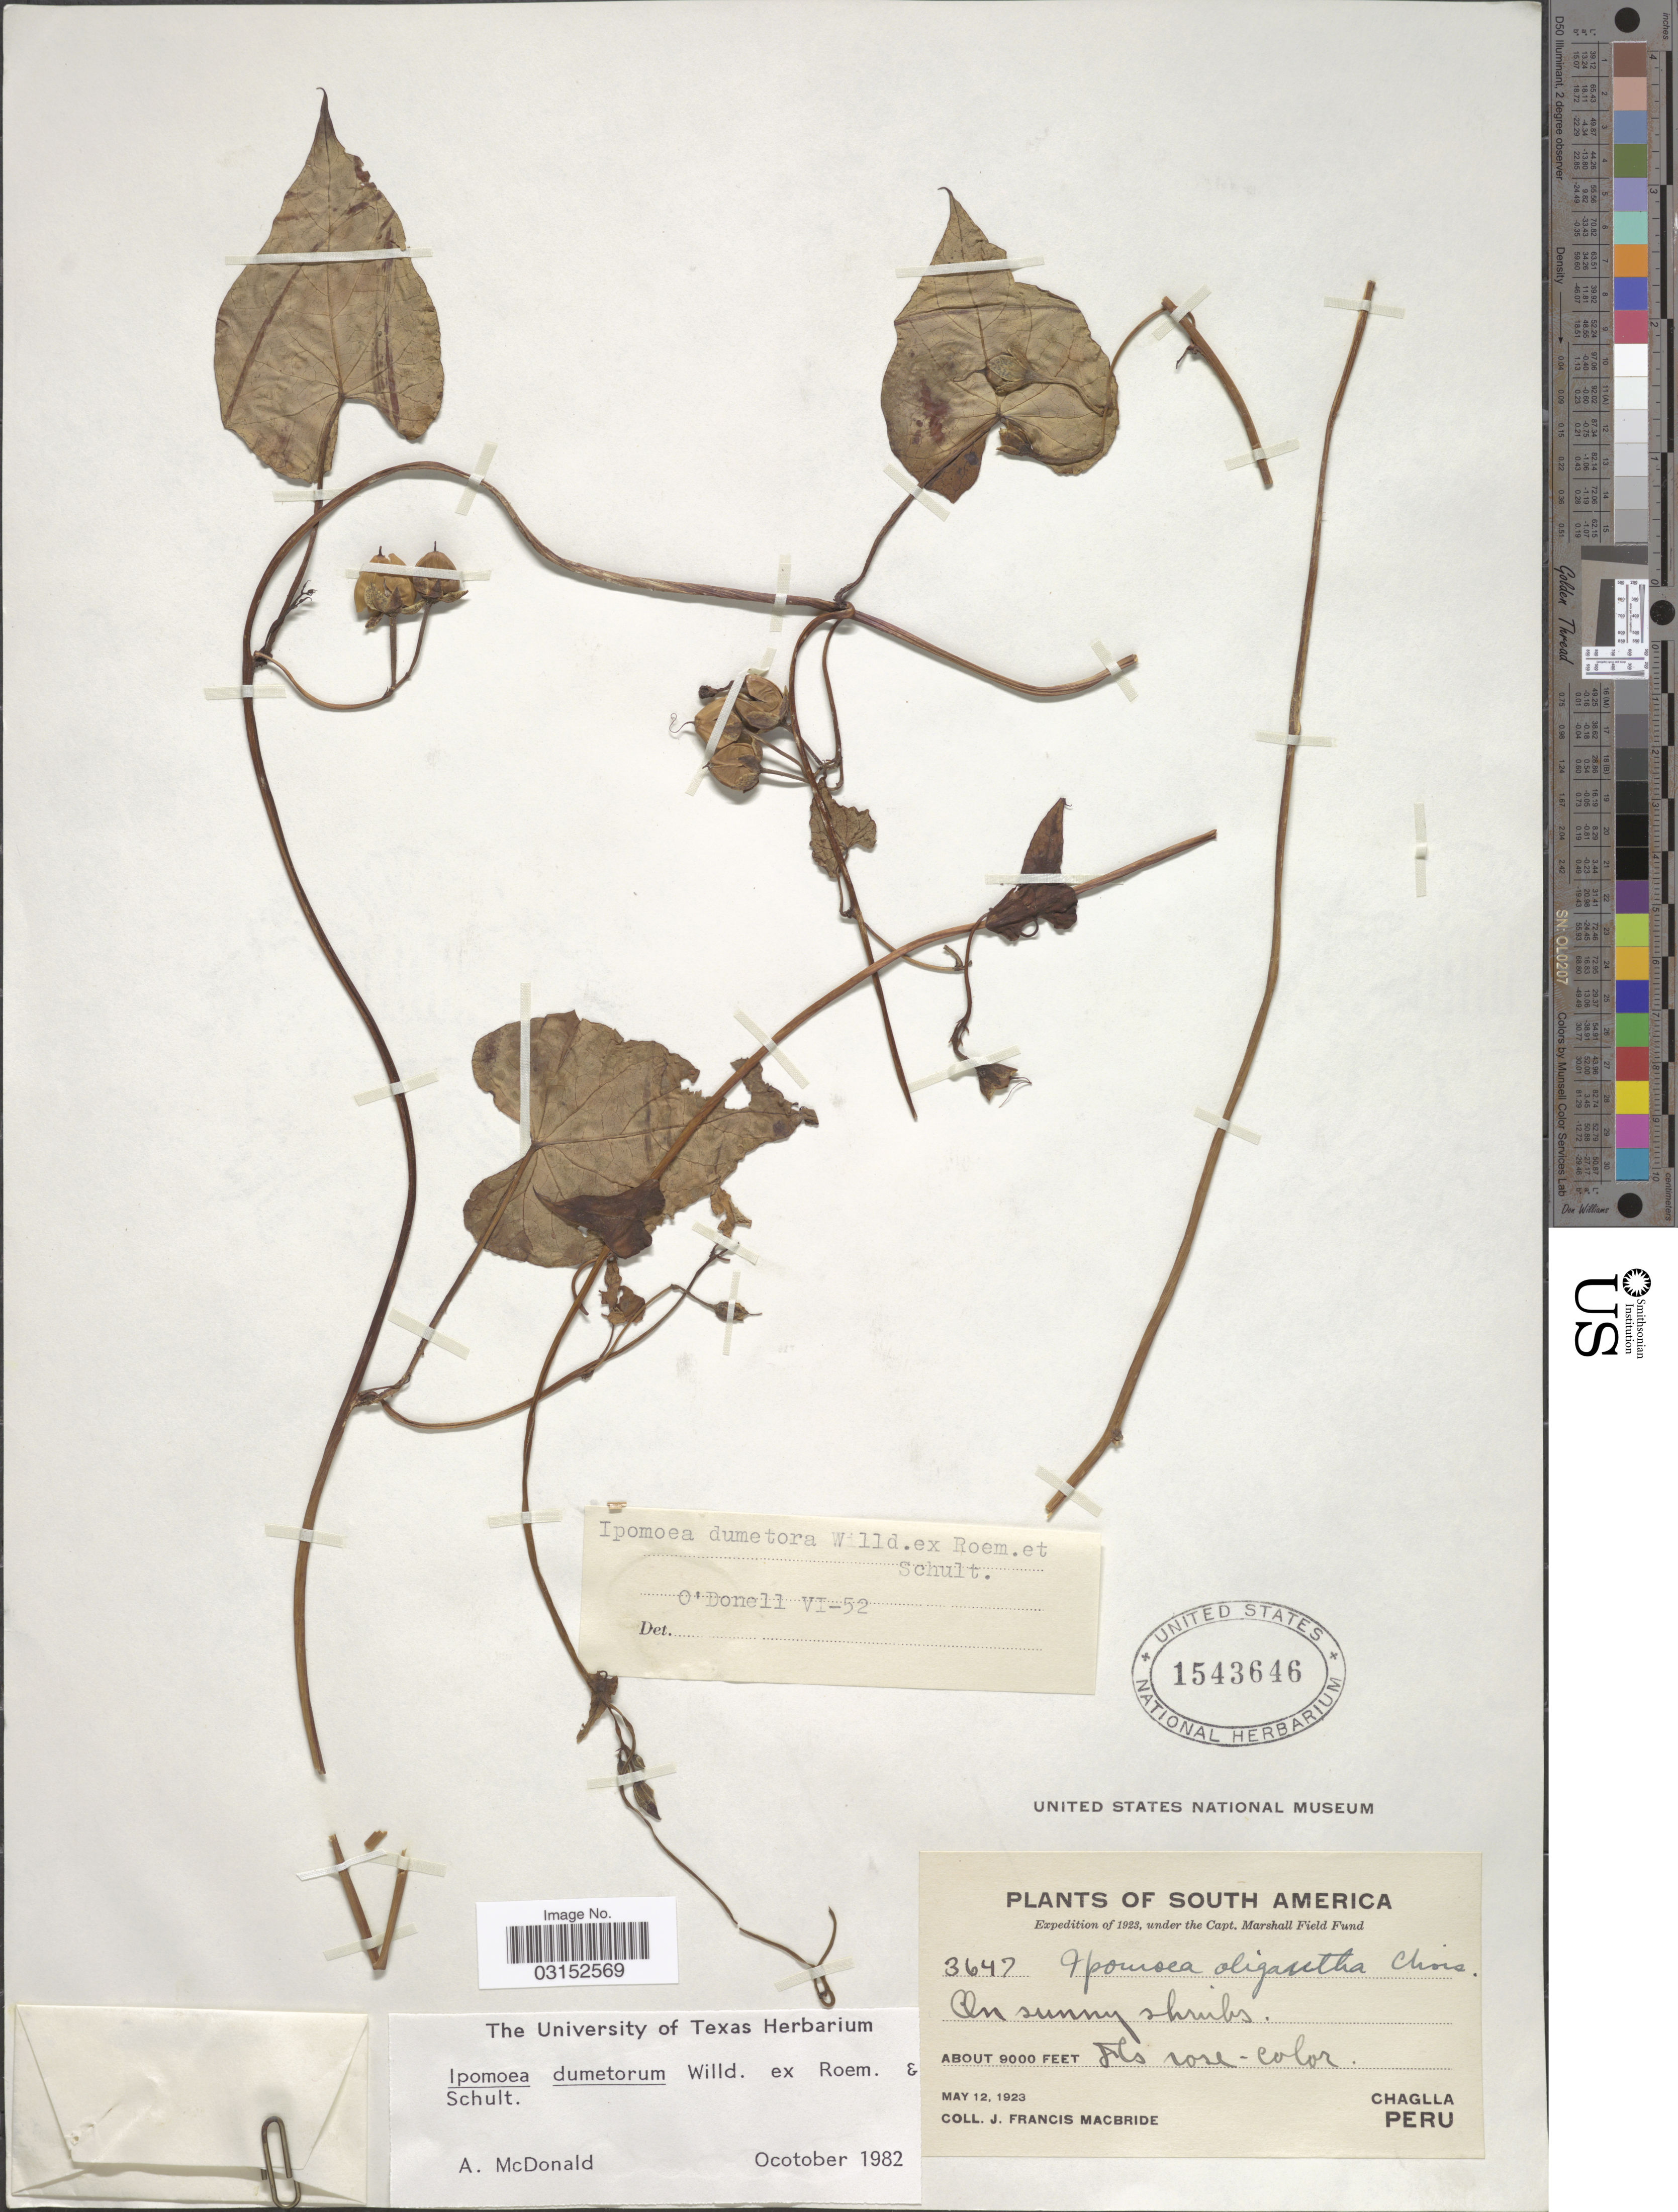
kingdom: Plantae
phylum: Tracheophyta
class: Magnoliopsida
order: Solanales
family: Convolvulaceae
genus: Ipomoea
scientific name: Ipomoea dumetorum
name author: Willd.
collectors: J. F. Macbride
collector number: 3647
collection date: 1923-05-12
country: Peru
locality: Chaglla.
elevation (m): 2743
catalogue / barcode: US 1543646